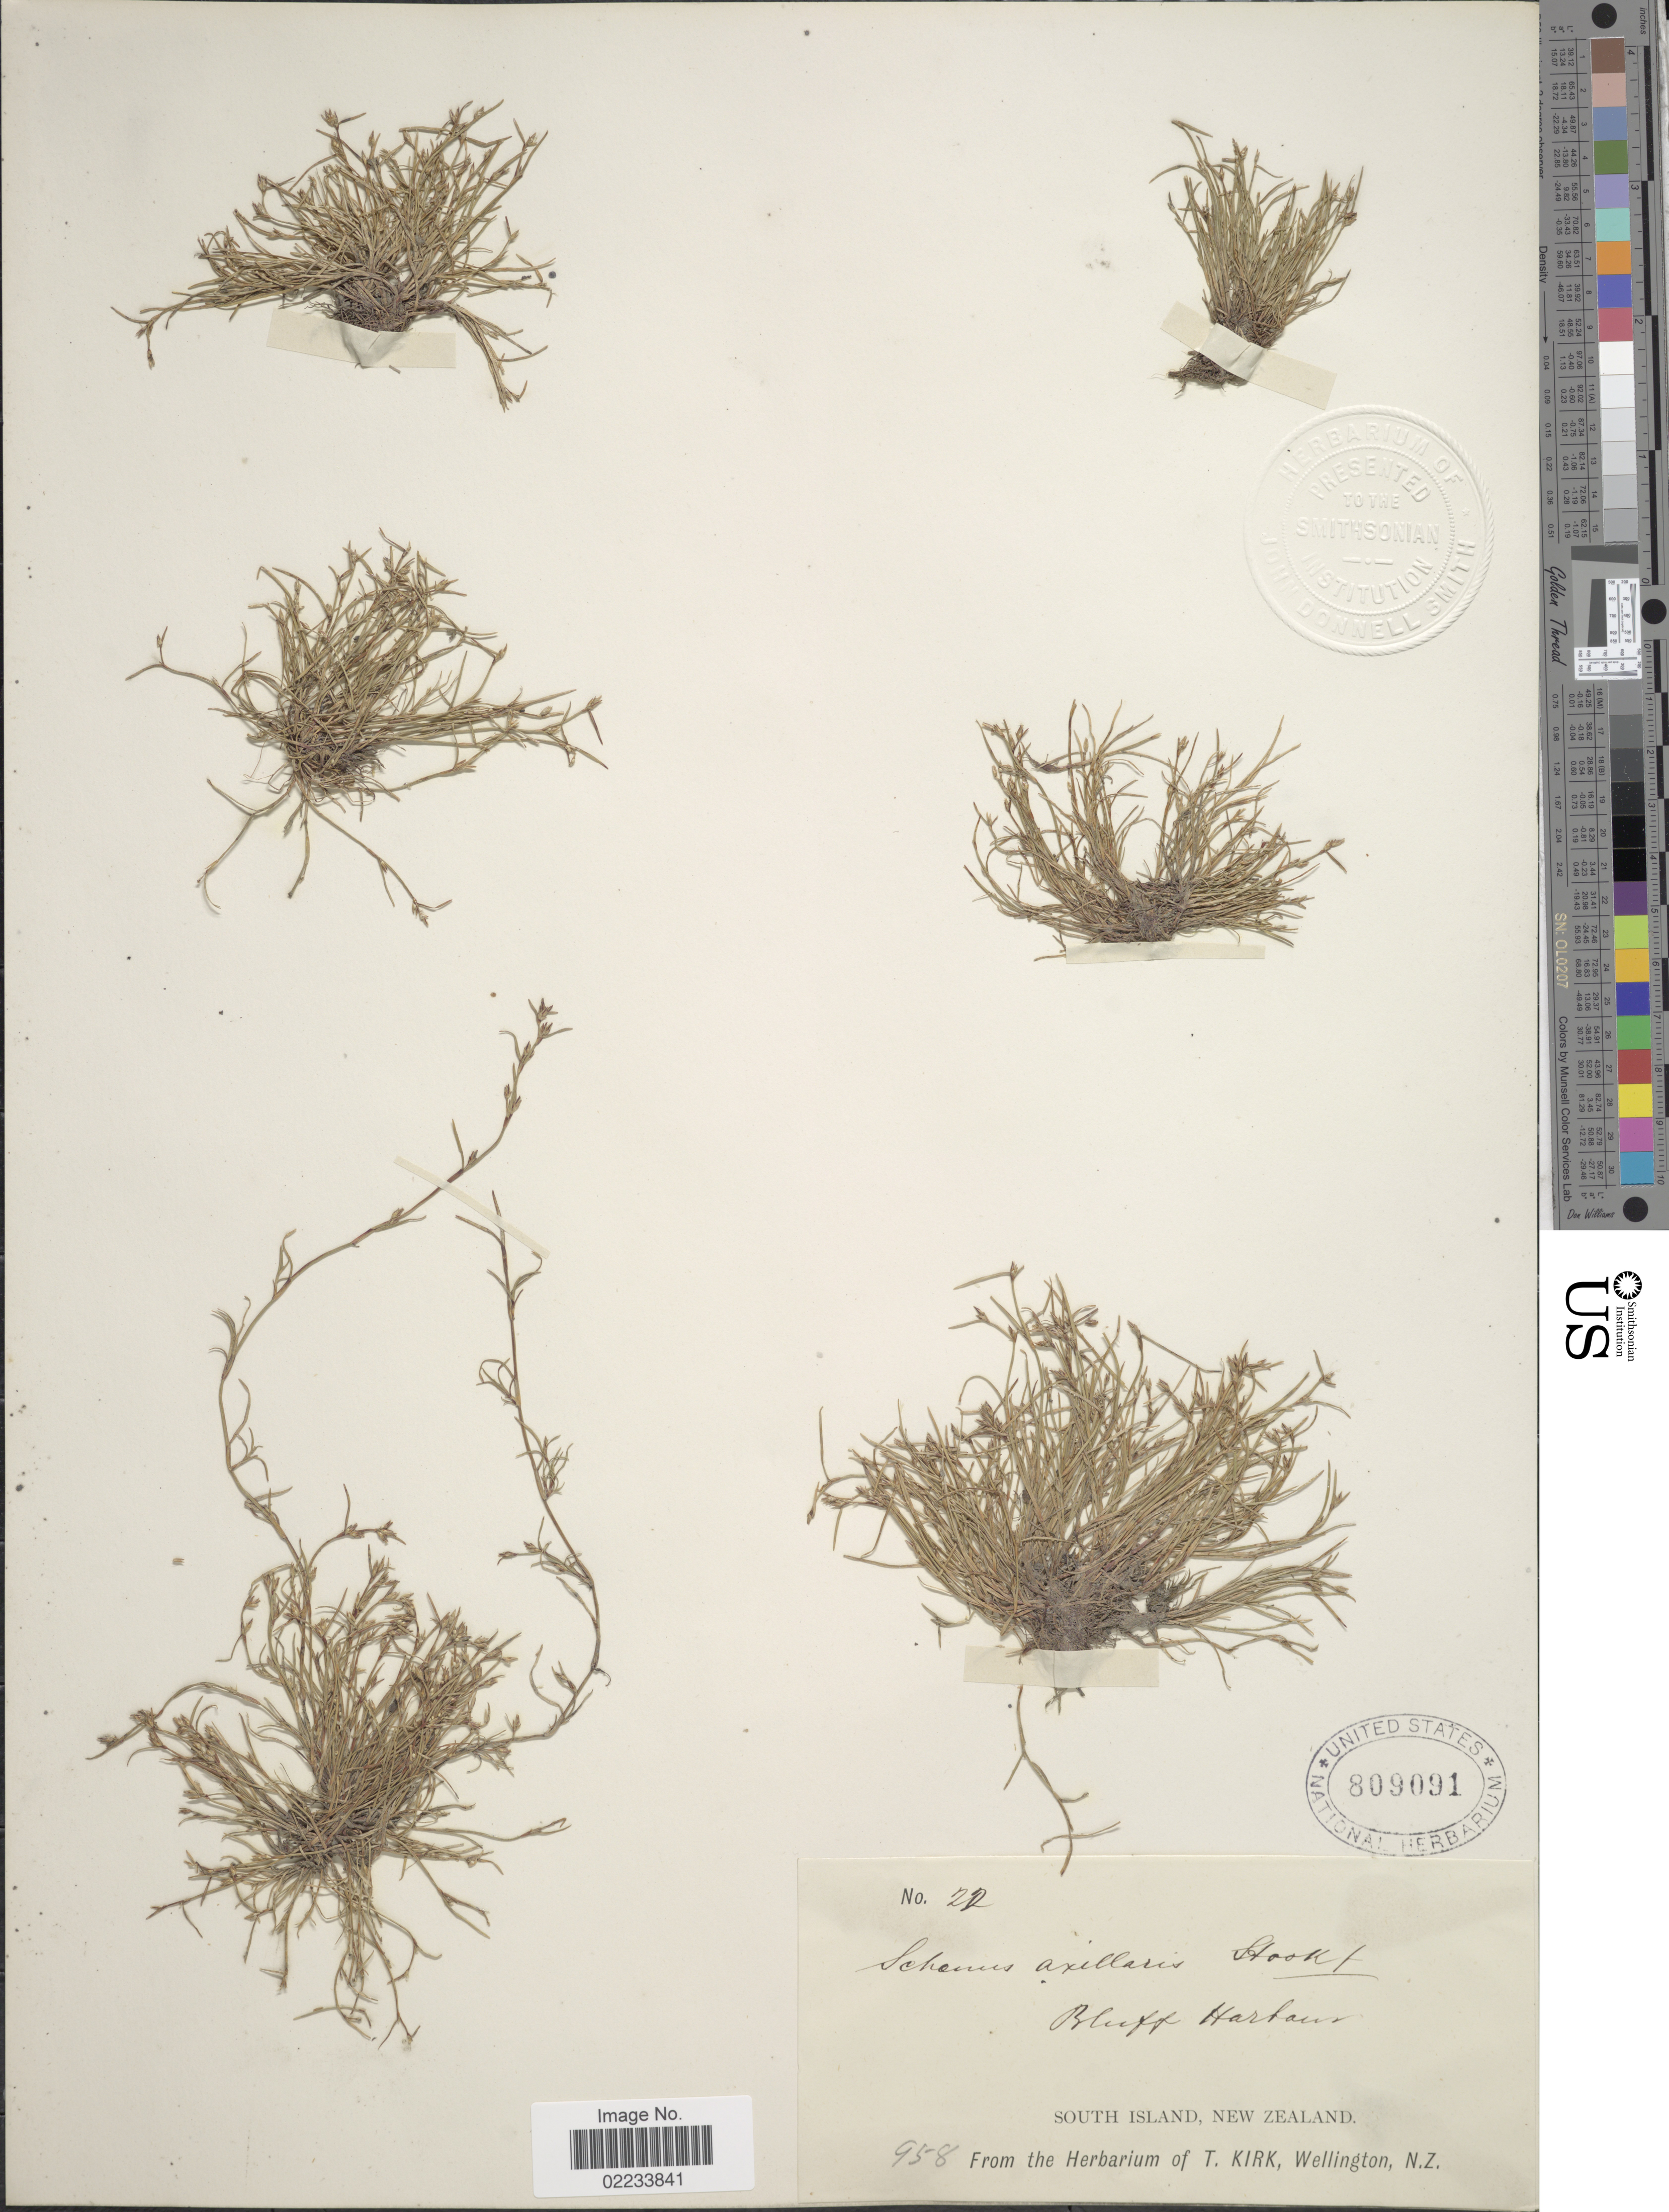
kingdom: Plantae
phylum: Tracheophyta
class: Liliopsida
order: Poales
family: Cyperaceae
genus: Schoenus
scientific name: Schoenus maschalinus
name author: Roem. & Schult.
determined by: Strong, Mark T., (BOT), Smithsonian Institution - National Museum of Natural History (UNITED STATES)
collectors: ex herb. T. Kirk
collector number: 22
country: New Zealand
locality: Bluff Harbaus, South Island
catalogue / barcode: US 809091